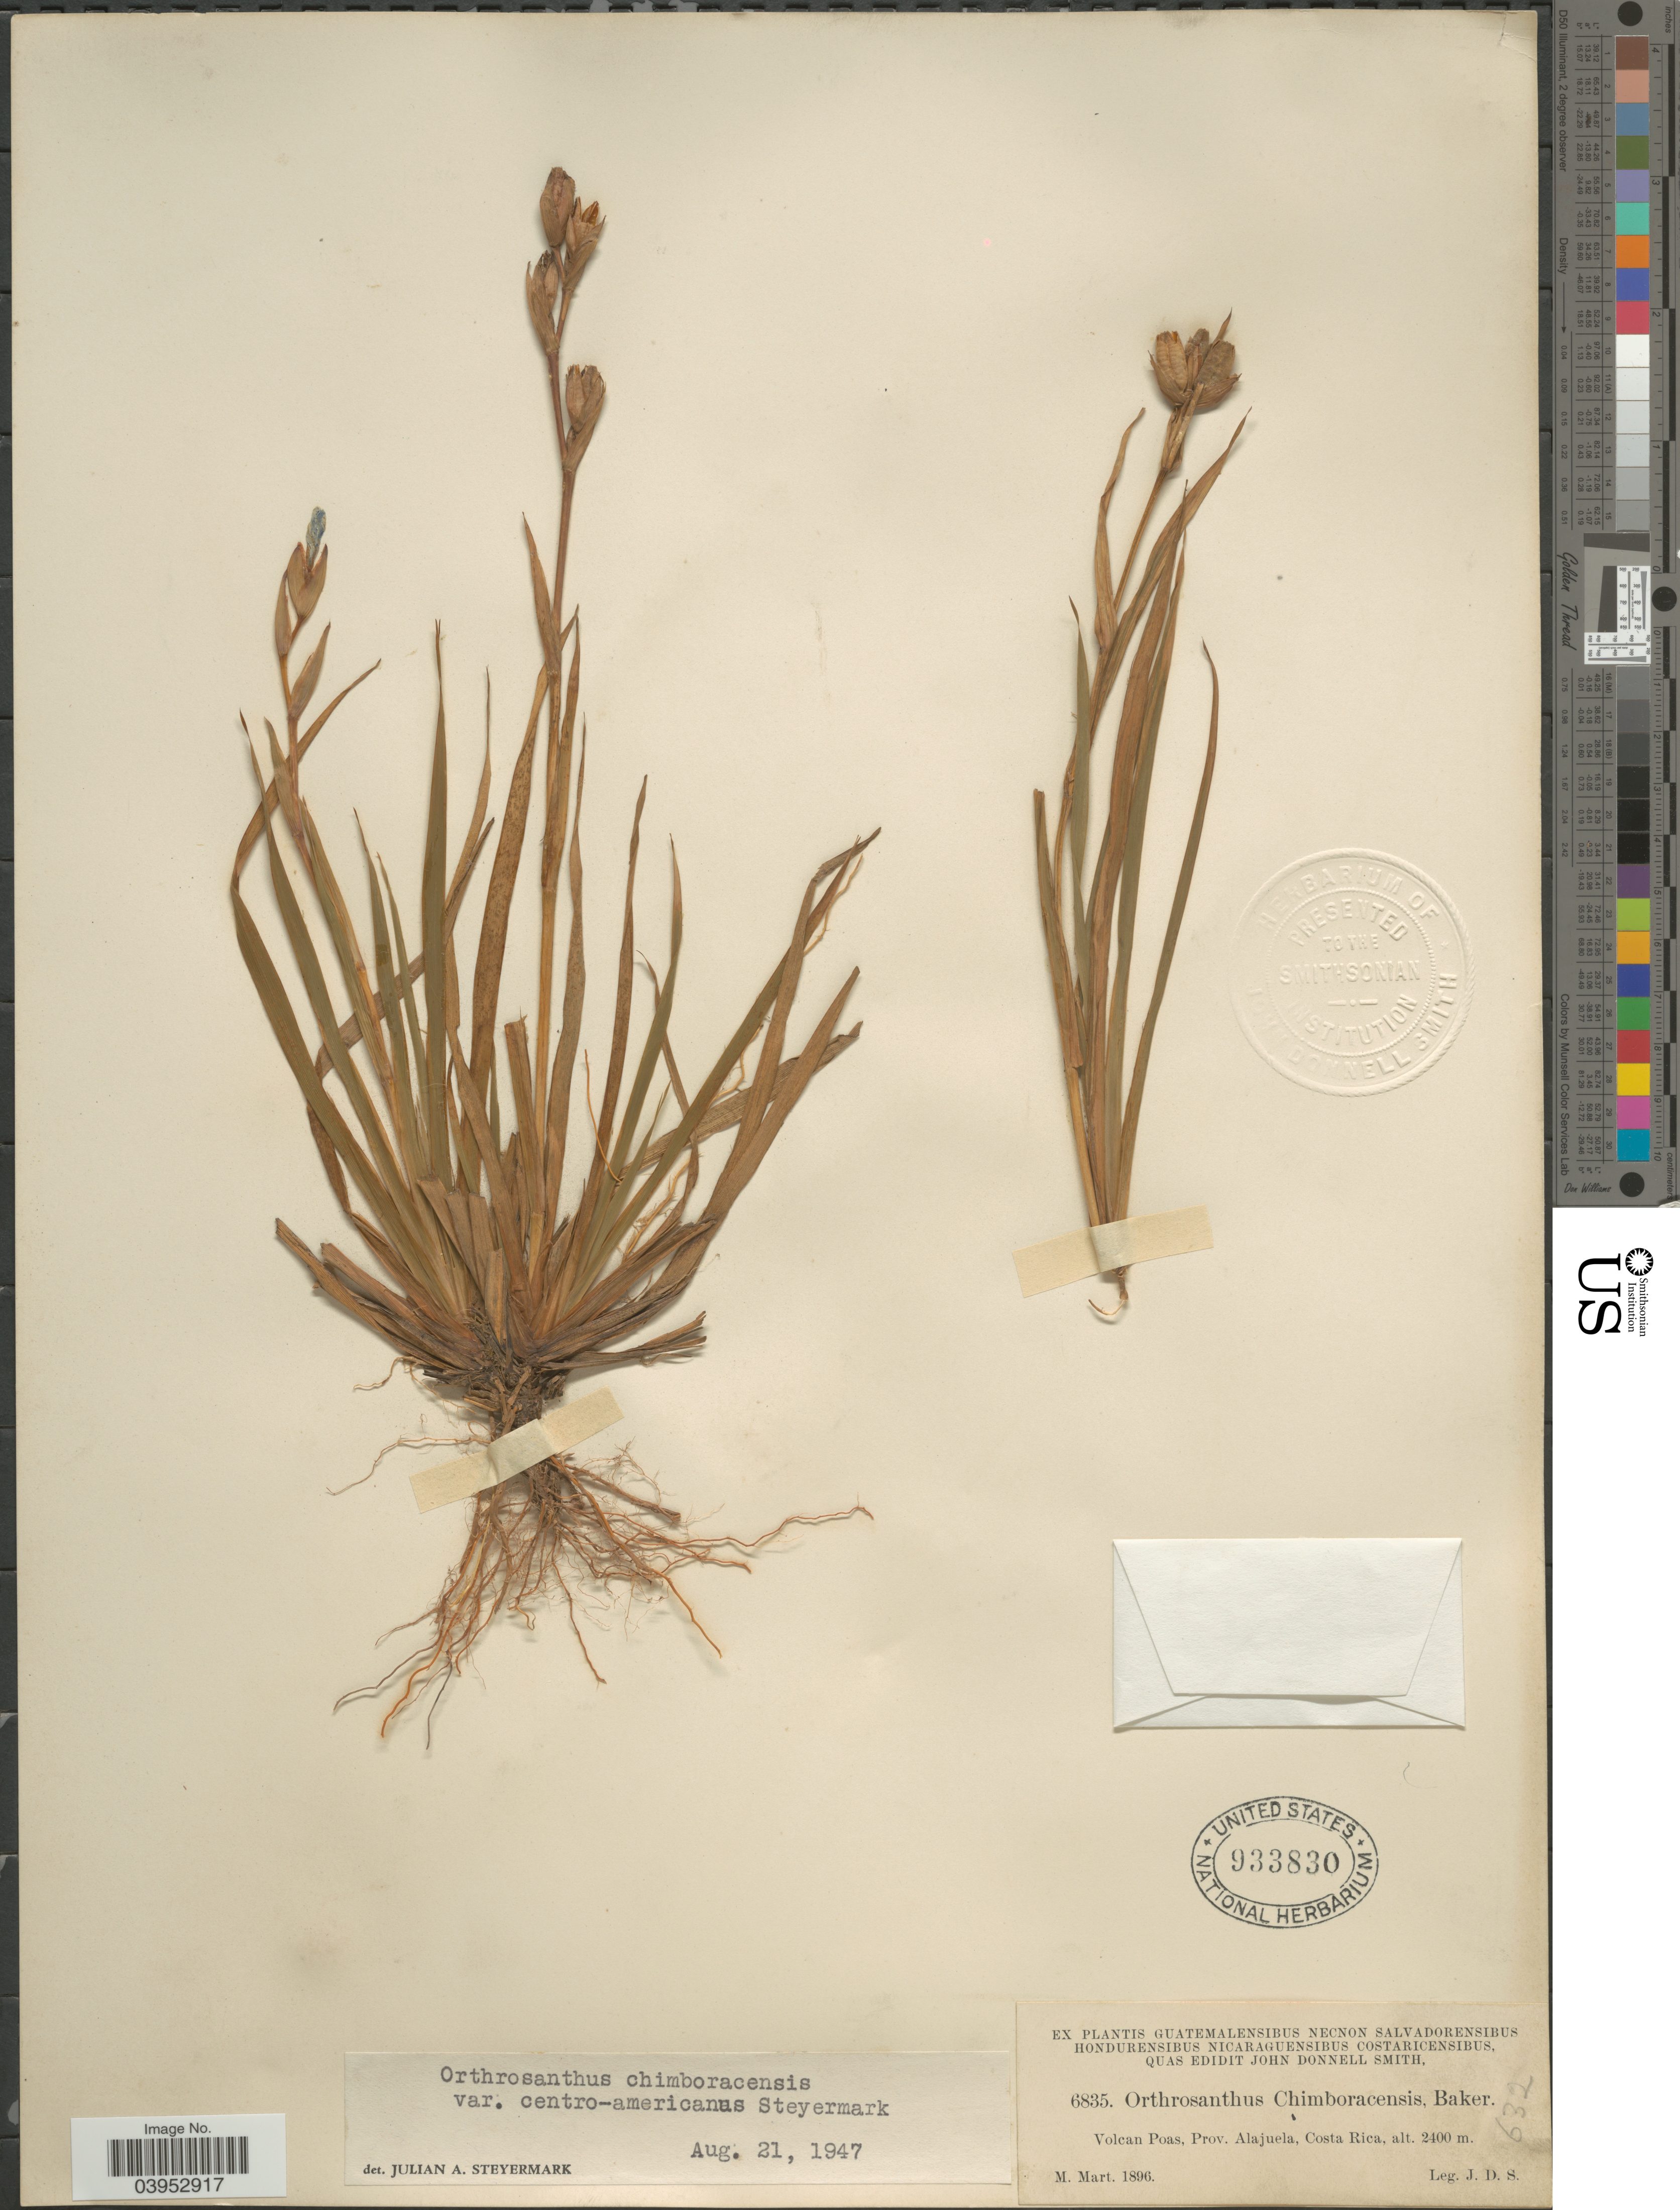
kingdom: Plantae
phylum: Tracheophyta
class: Liliopsida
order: Asparagales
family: Iridaceae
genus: Orthrosanthus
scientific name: Orthrosanthus chimboracensis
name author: (Kunth) Baker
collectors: J. Donnell Smith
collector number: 6835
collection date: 1896-03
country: Costa Rica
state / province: Alajuela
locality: Volcan Poas.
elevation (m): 2400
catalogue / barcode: US 933830